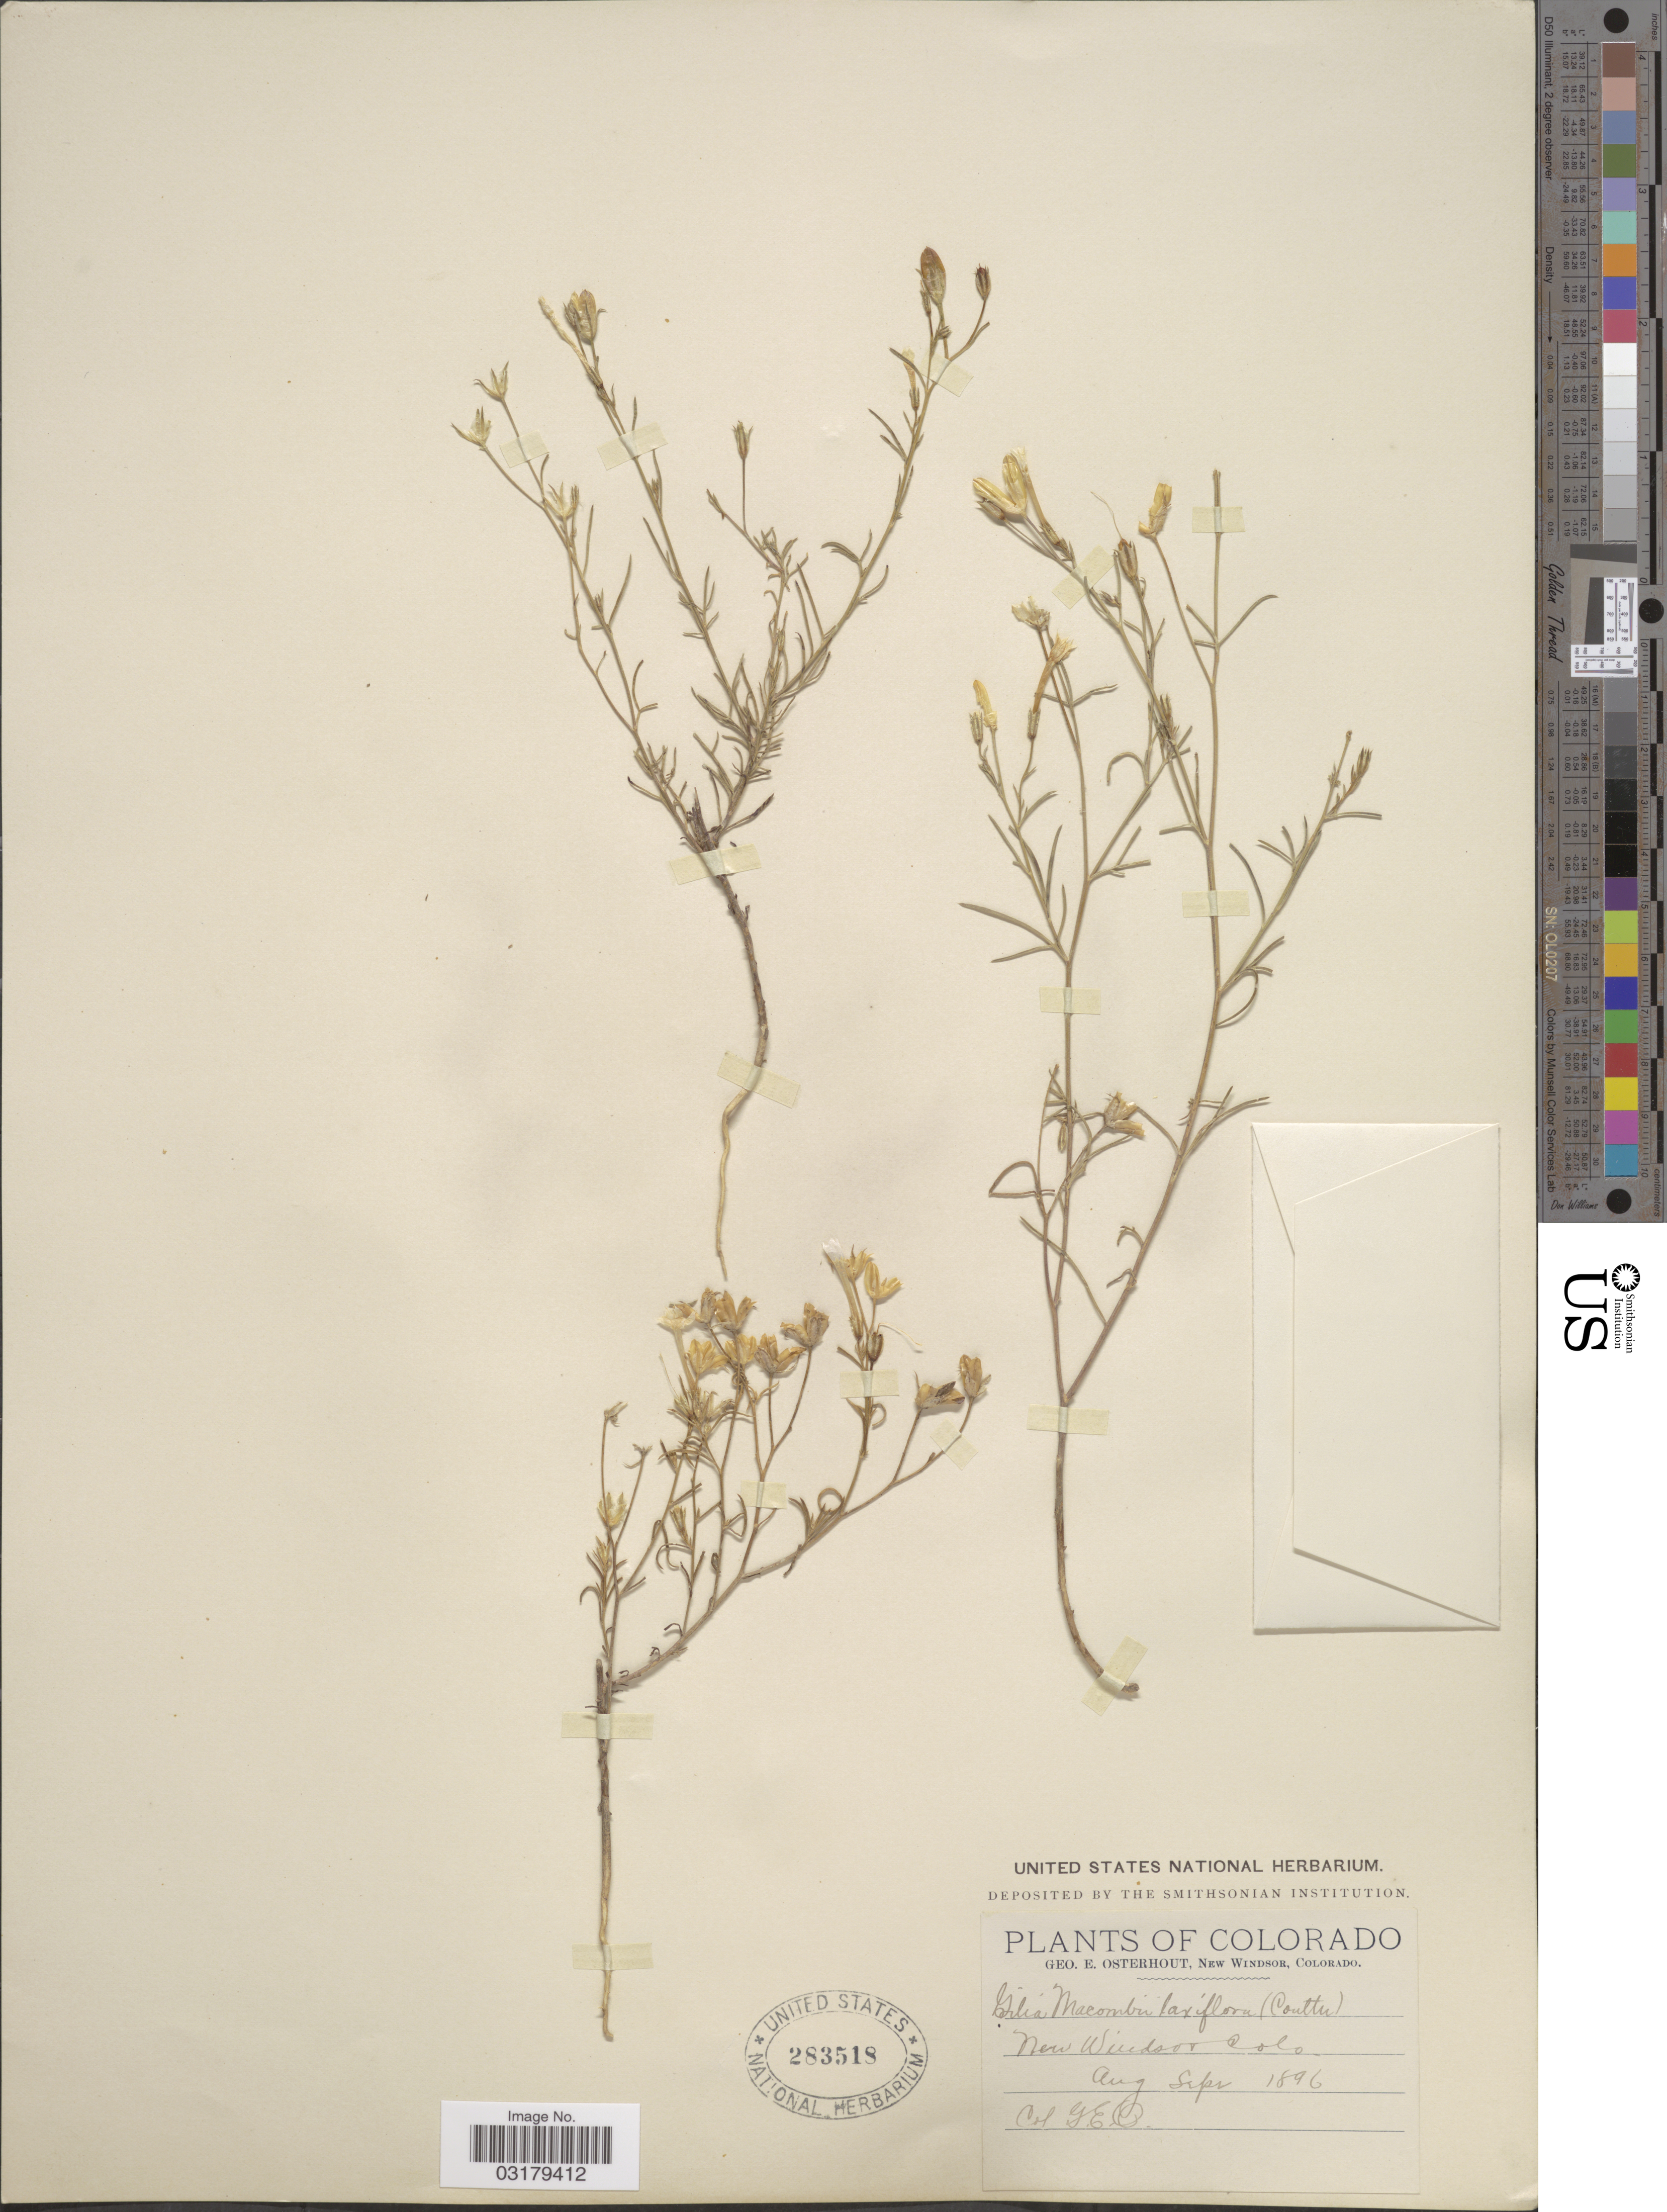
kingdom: Plantae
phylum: Tracheophyta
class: Magnoliopsida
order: Ericales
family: Polemoniaceae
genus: Ipomopsis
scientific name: Ipomopsis laxiflora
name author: (J.M. Coult.) V.E. Grant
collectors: G. Osterhout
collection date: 1896-08/1896-09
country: United States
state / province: Colorado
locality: New Windsor.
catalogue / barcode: US 283518